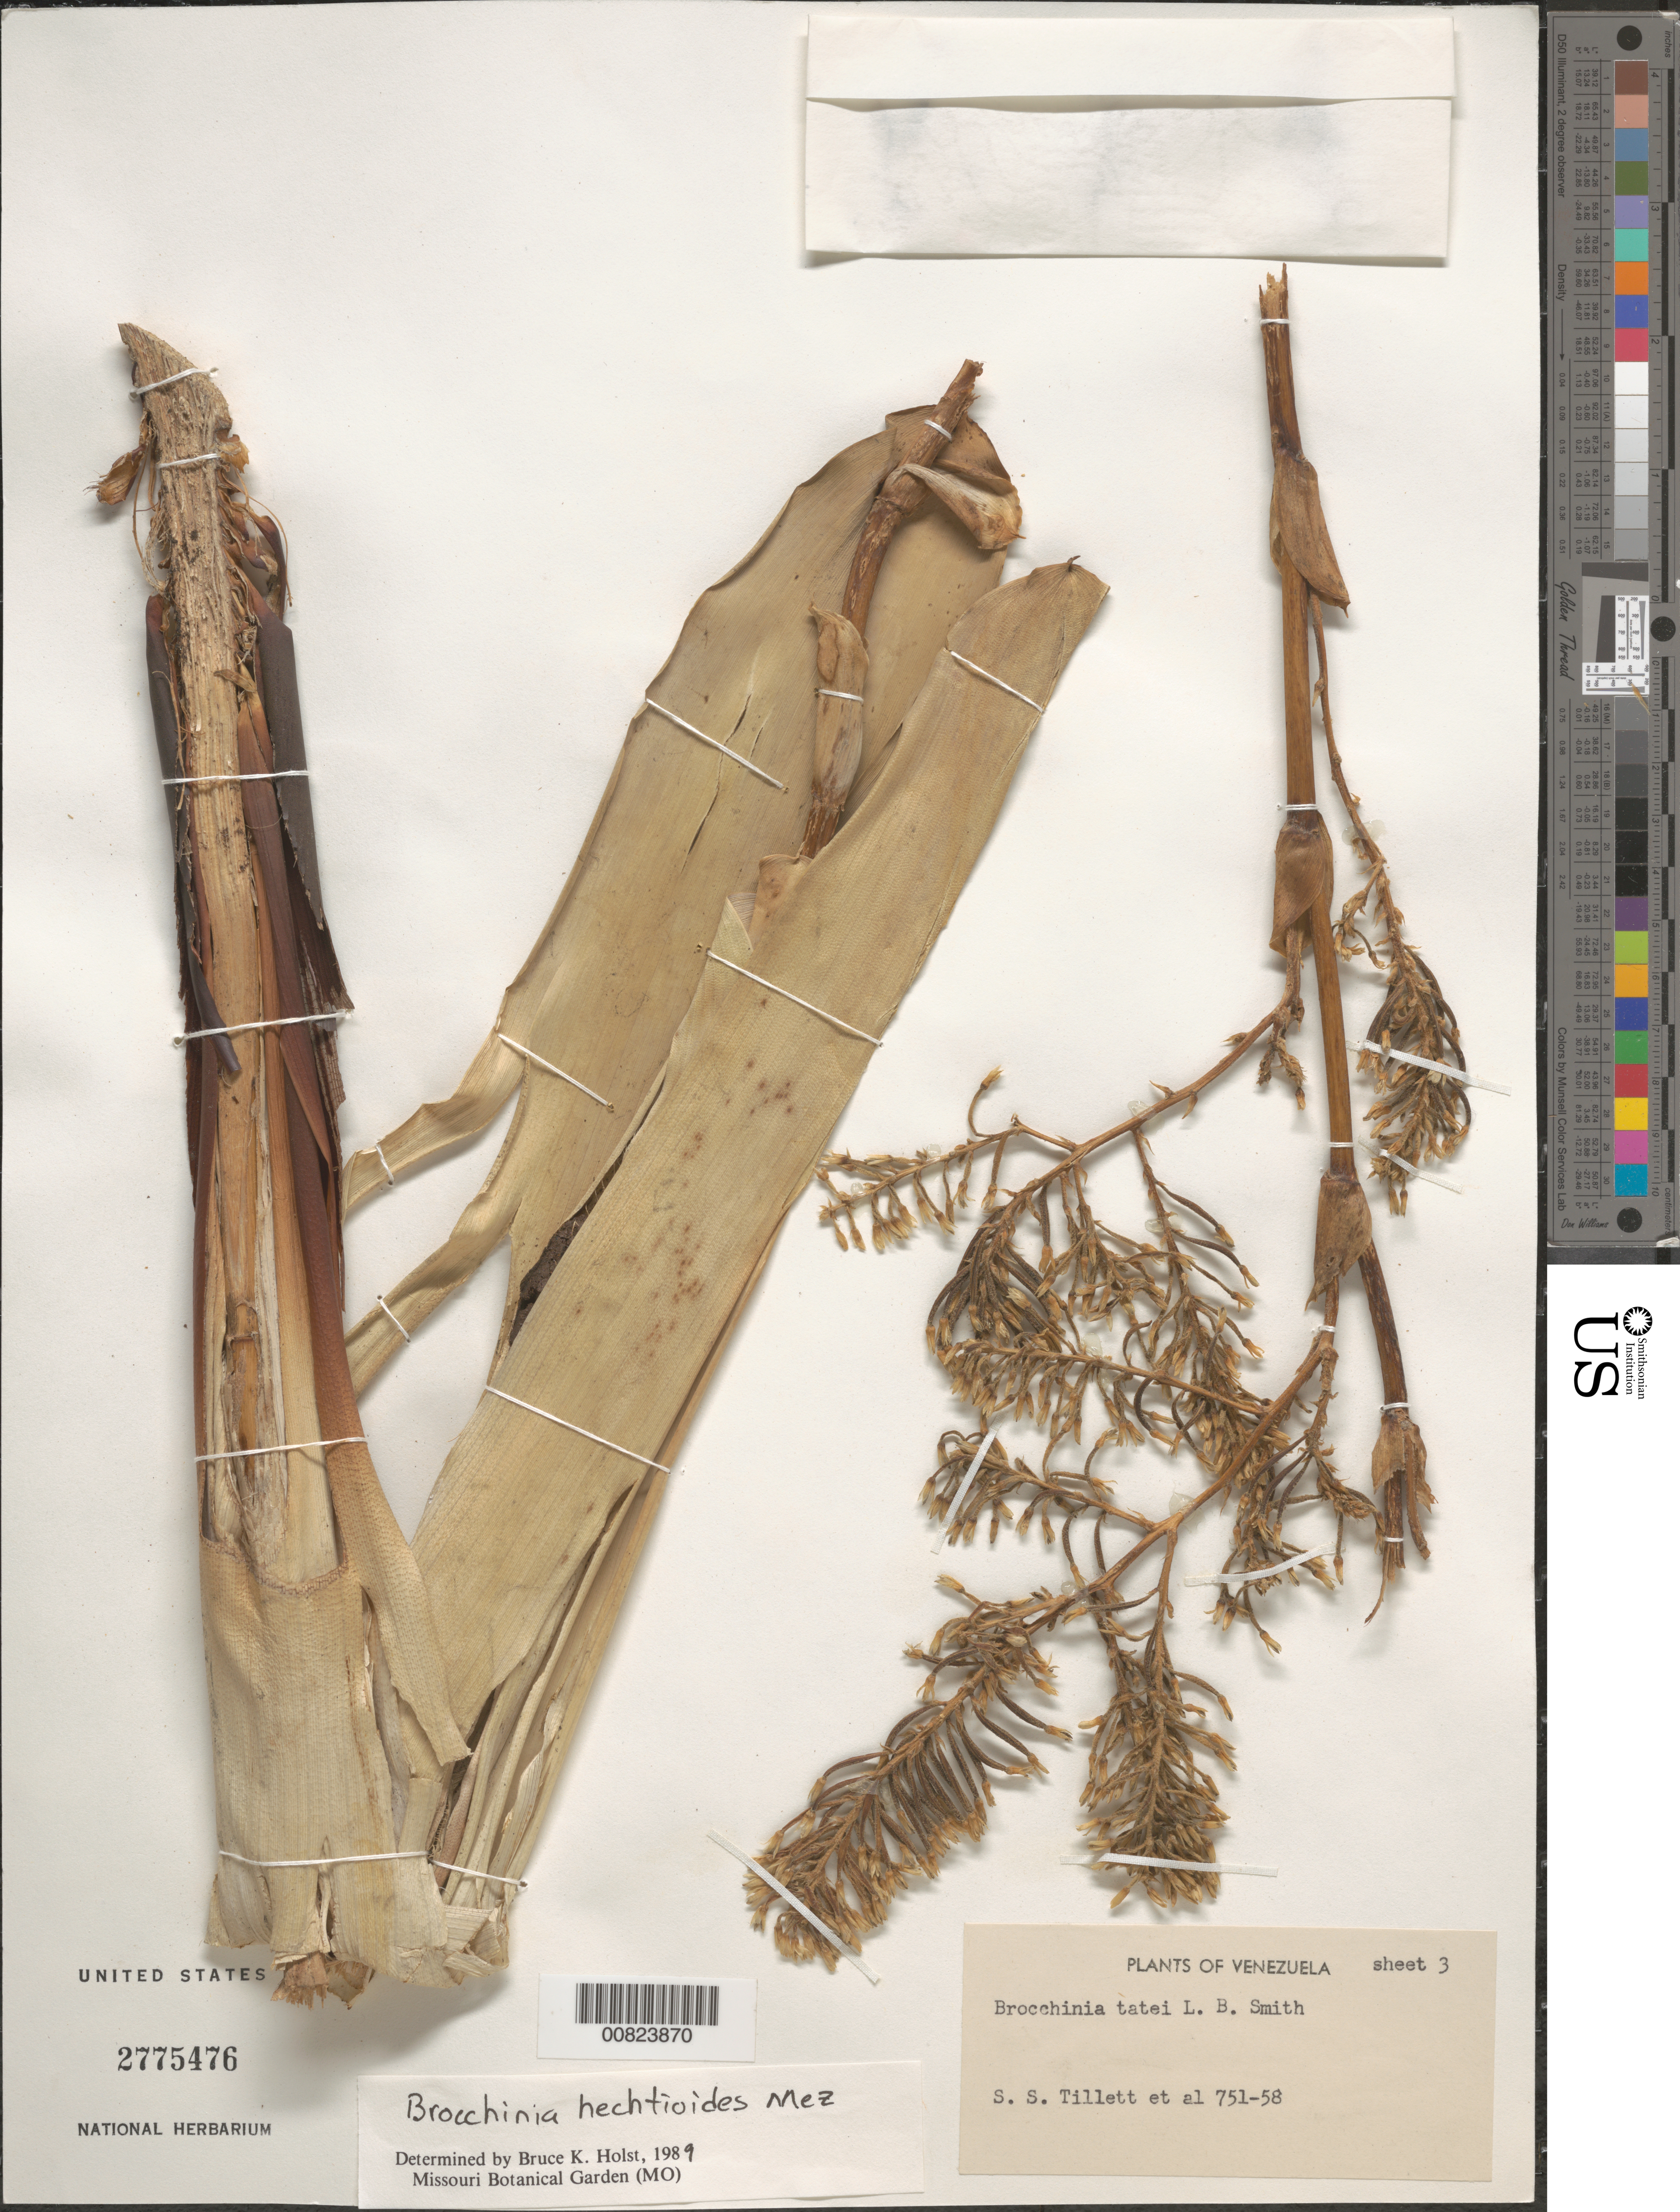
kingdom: Plantae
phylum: Tracheophyta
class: Liliopsida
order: Poales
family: Bromeliaceae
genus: Brocchinia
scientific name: Brocchinia hechtioides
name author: Mez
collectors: S. S. Tillett & et al.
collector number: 751-58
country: Venezuela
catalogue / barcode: US 2775476